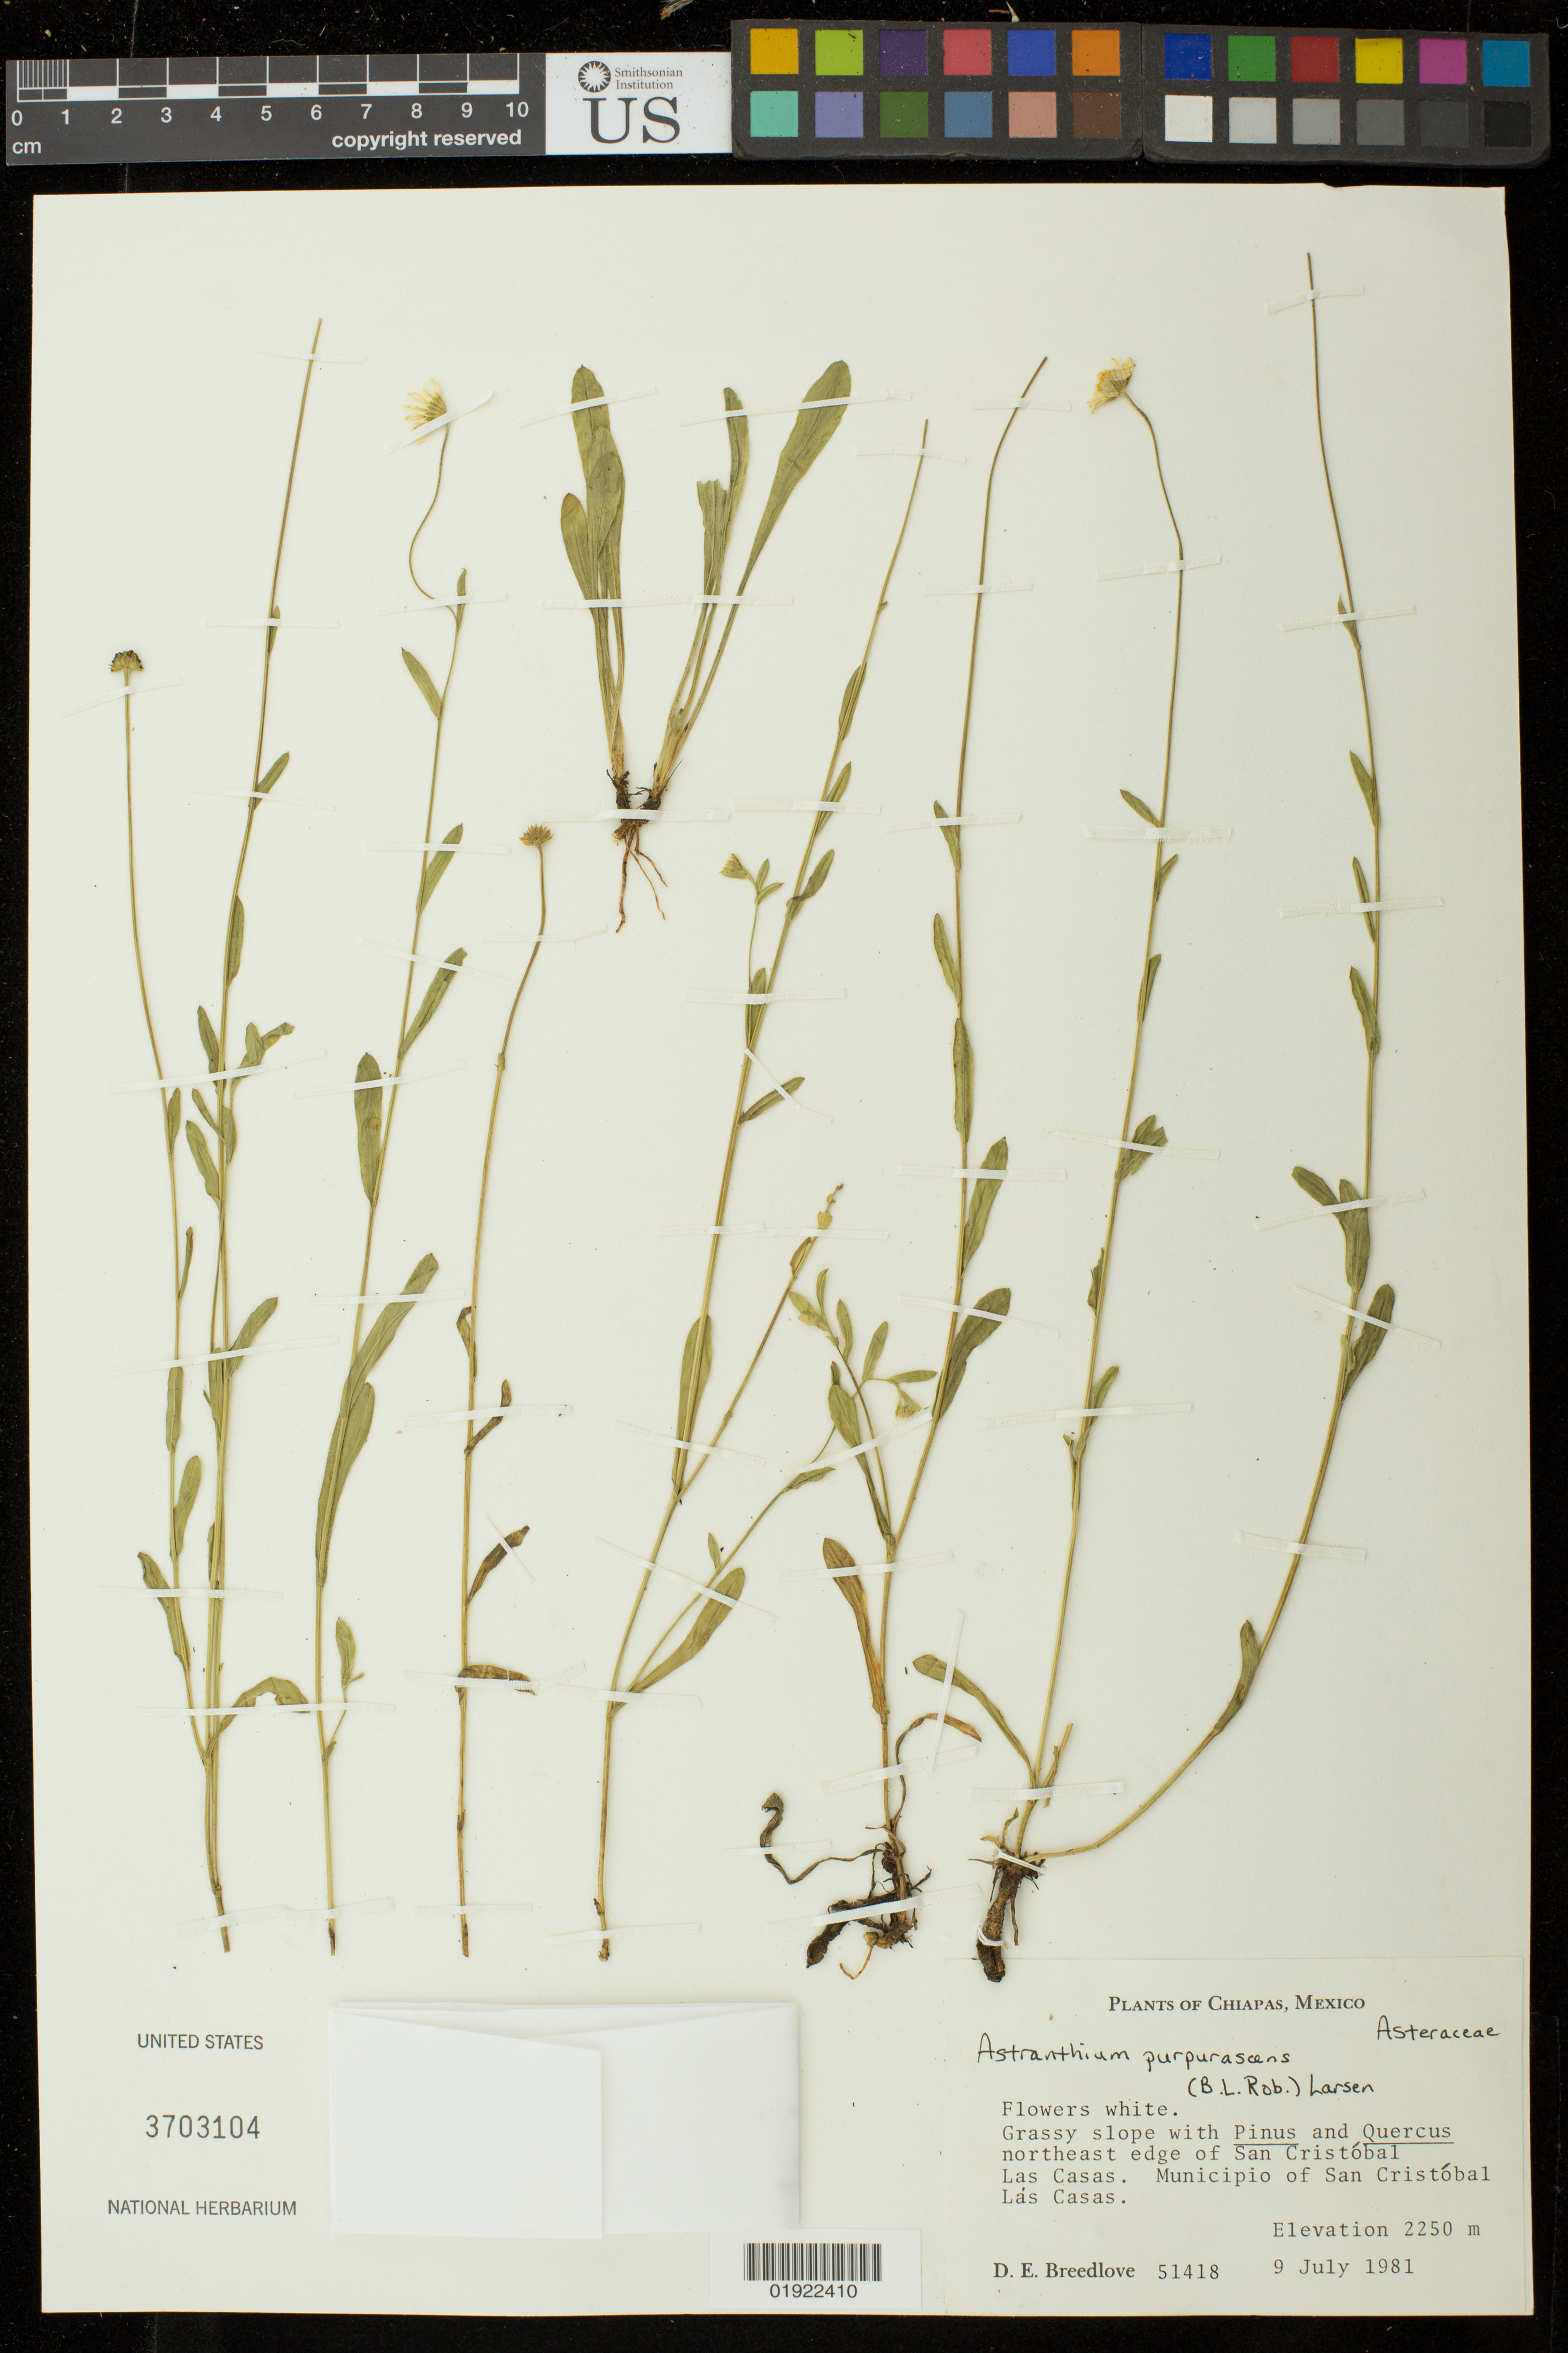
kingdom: Plantae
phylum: Tracheophyta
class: Magnoliopsida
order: Asterales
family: Asteraceae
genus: Astranthium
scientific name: Astranthium purpurascens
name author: (B.L. Rob.) Larsen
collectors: D. E. Breedlove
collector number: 51418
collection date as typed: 9 July 1981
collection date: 1981-07-09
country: Mexico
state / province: Chiapas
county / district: San Cristóbal de las Casas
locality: northeast edge of San Cristóbal de las Casas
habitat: grassy slope with Pinus and Quercus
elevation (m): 2250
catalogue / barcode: US 3703104